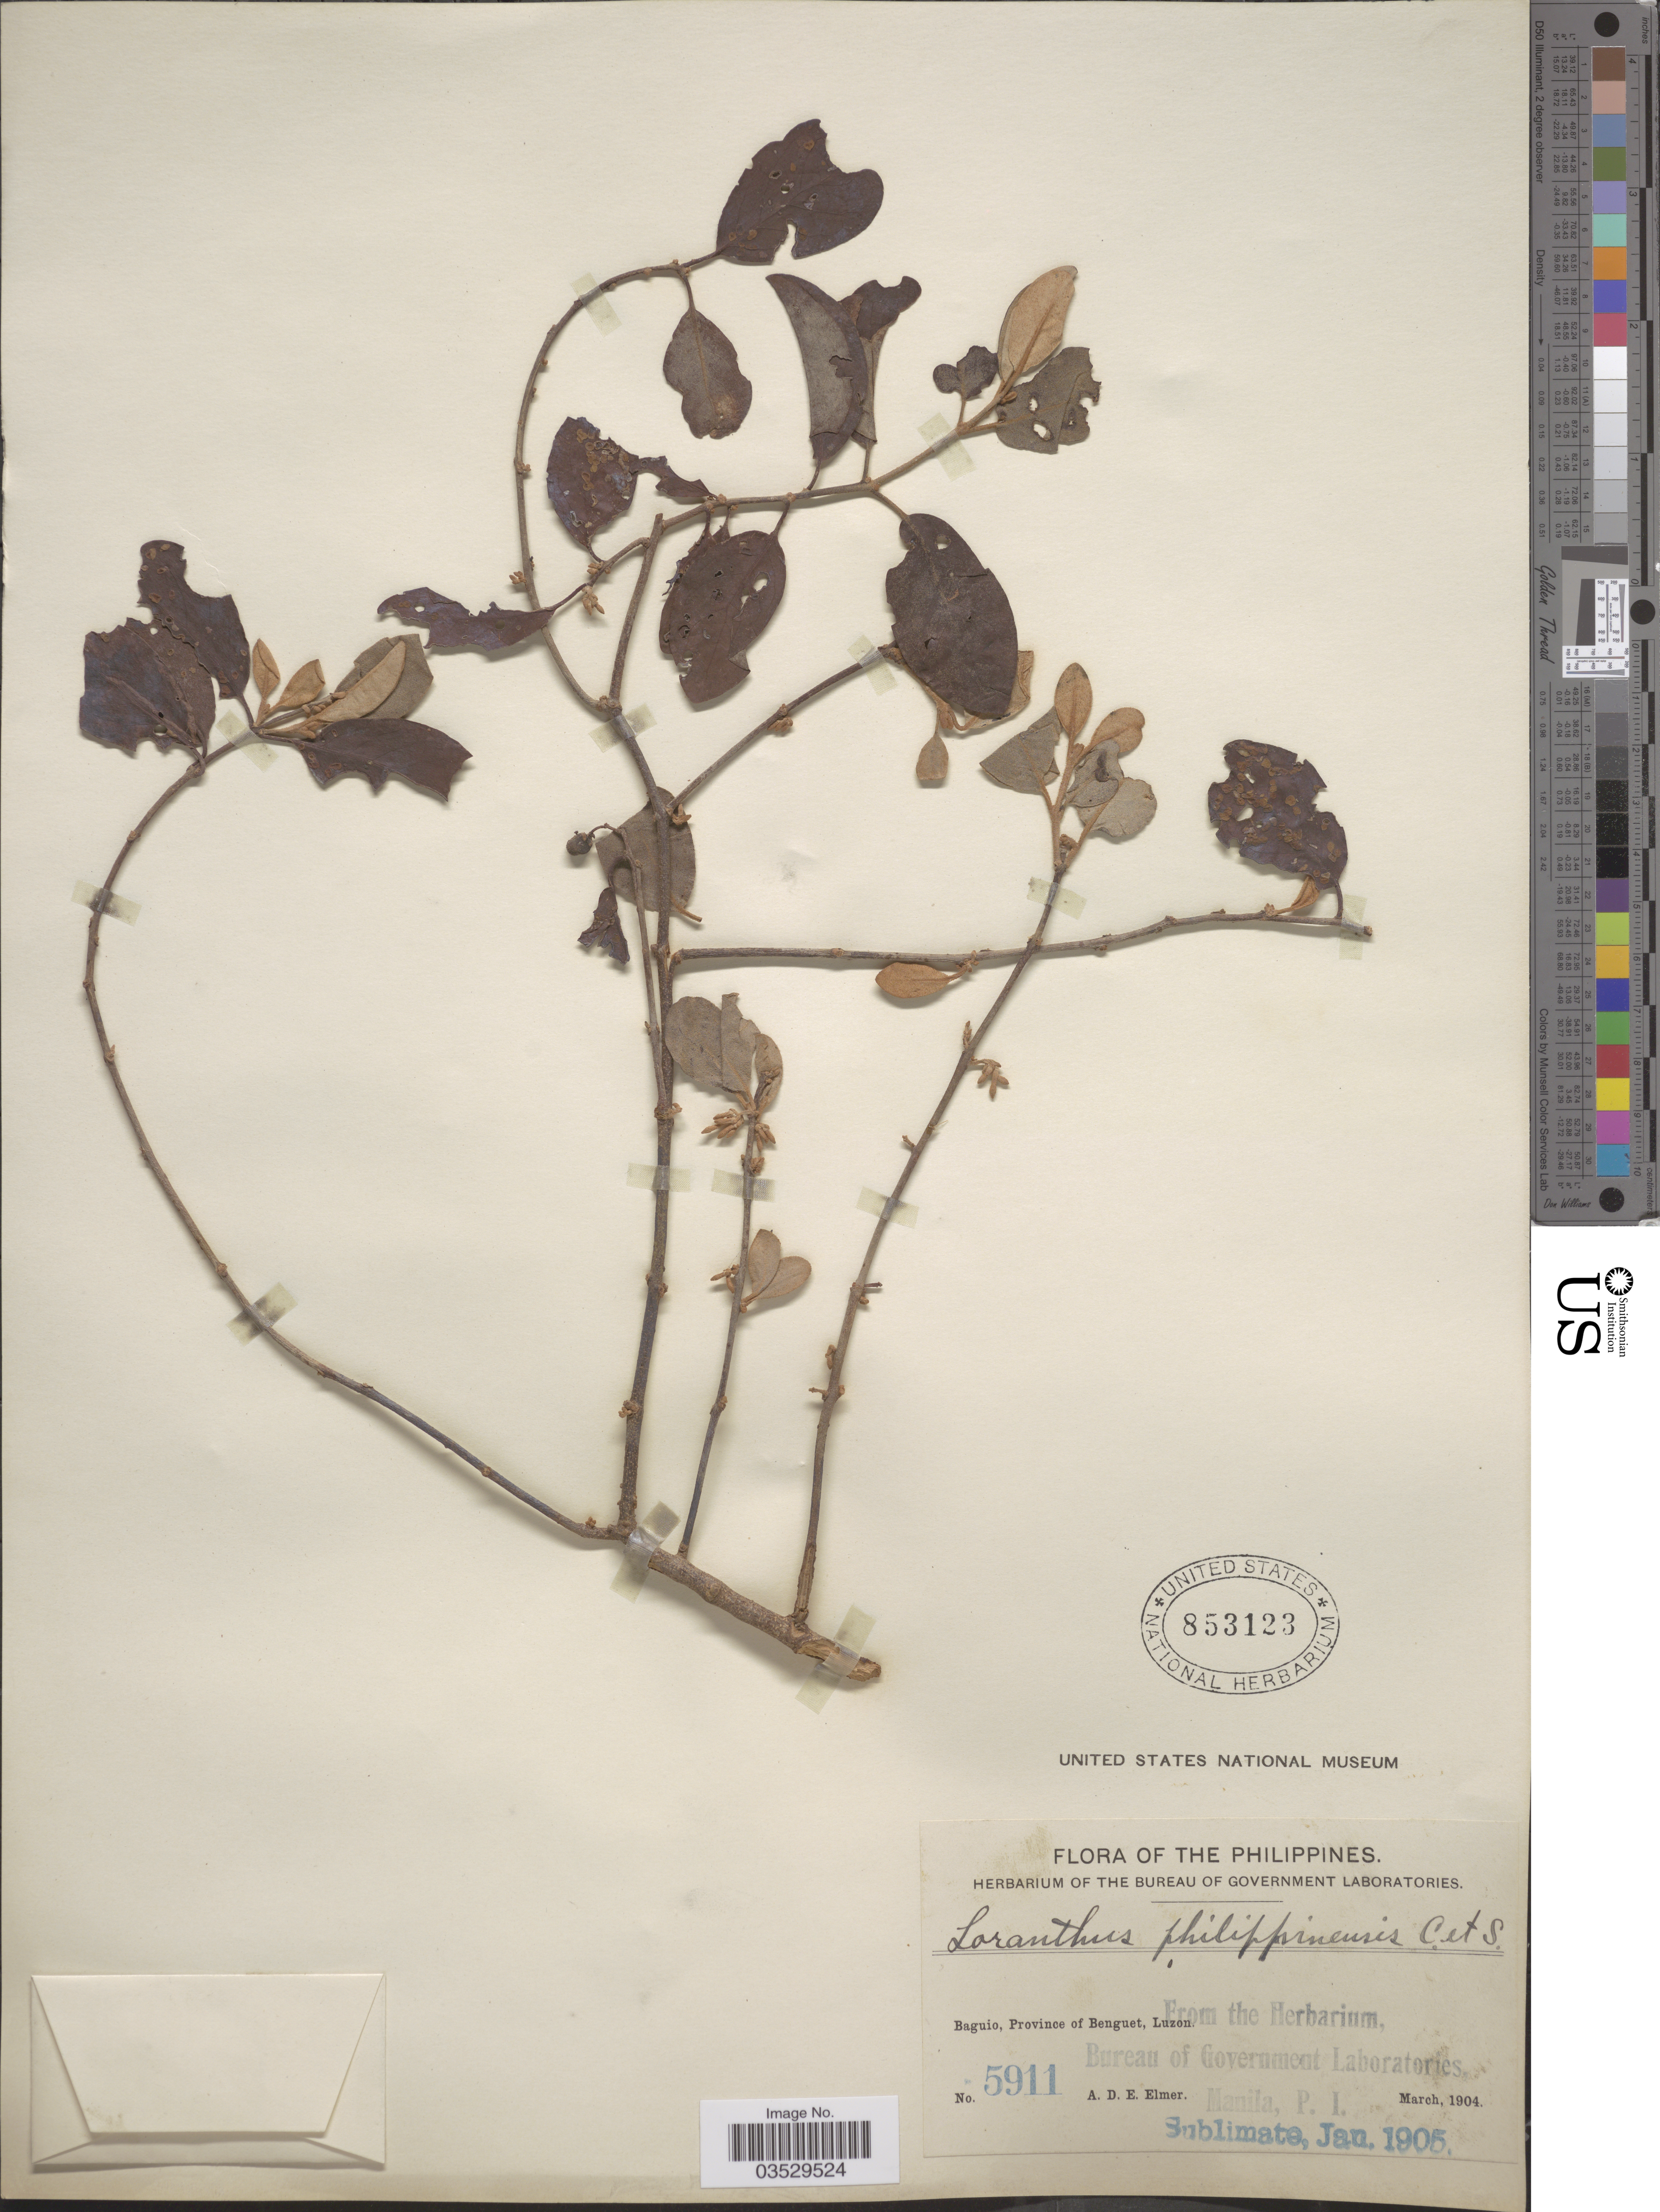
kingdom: Plantae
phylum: Tracheophyta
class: Magnoliopsida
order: Santalales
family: Loranthaceae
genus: Scurrula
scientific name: Scurrula atropurpurea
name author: (Blume) Danser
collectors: A. D. E. Elmer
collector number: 5911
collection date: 1904-03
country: Philippines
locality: Baguio, Province of Benguet, Luzon.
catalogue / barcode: US 853123